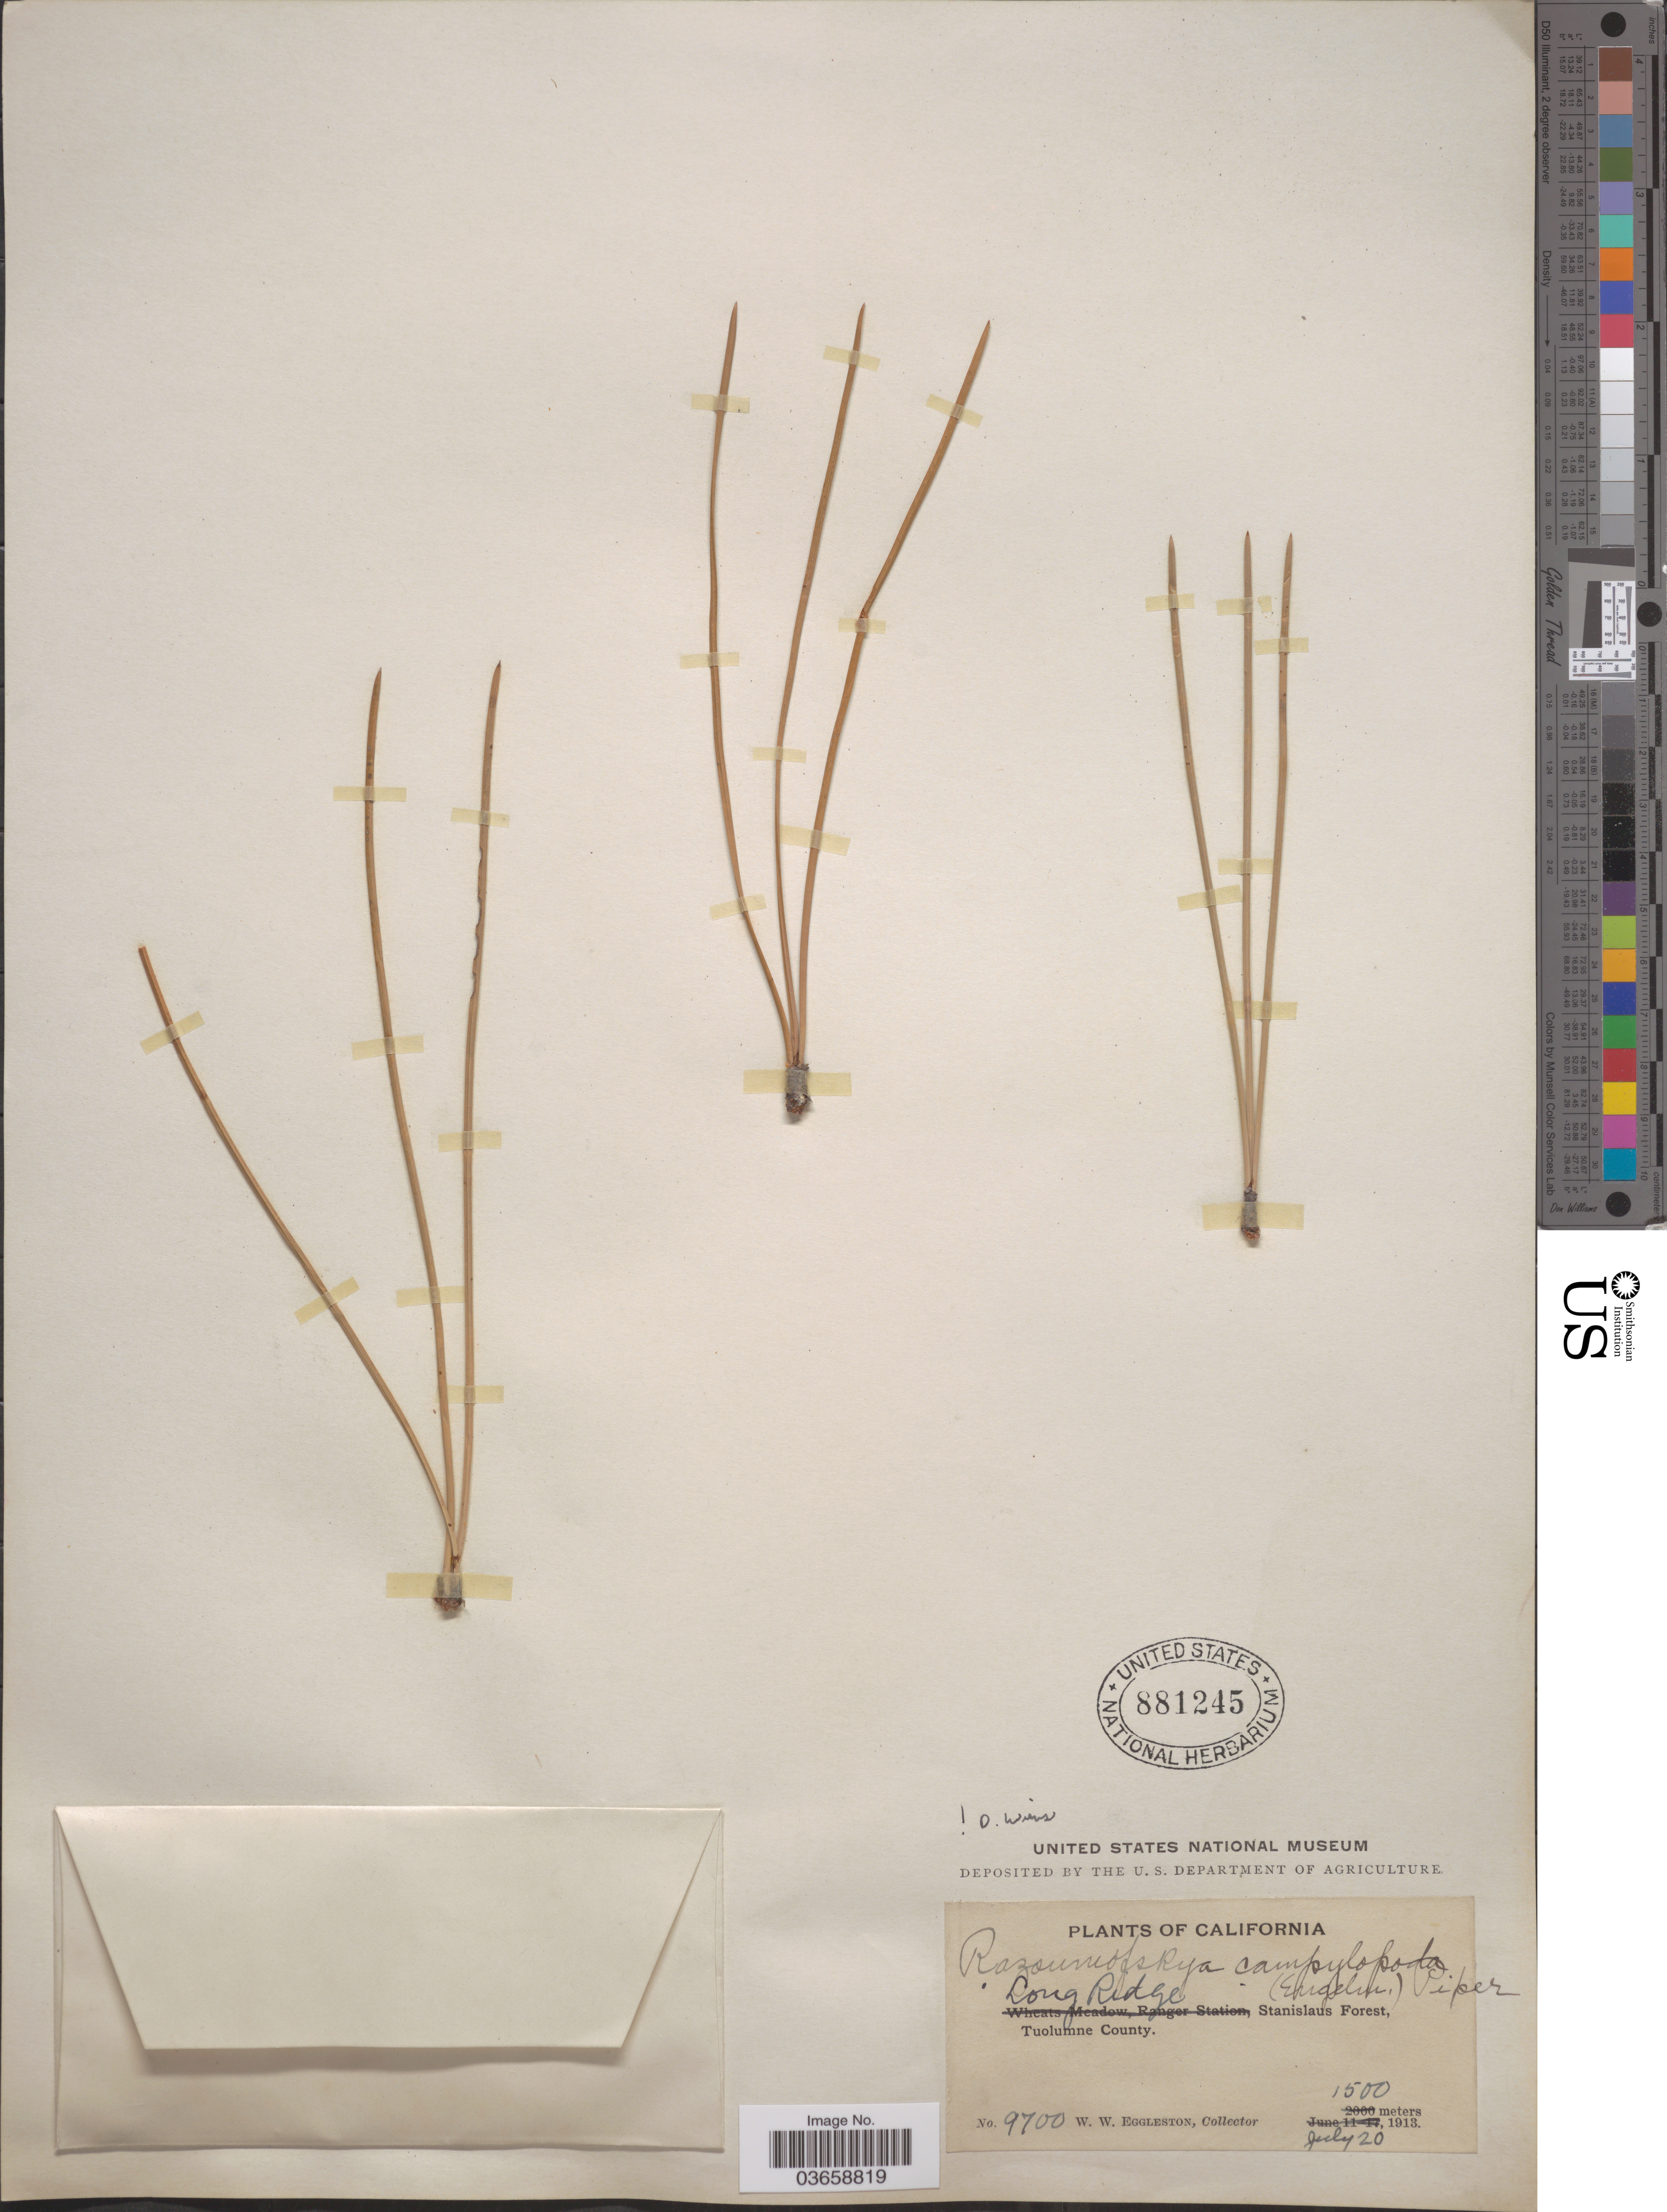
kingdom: Plantae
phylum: Tracheophyta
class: Magnoliopsida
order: Santalales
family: Viscaceae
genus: Arceuthobium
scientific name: Arceuthobium campylopodum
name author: Engelm.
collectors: W. W. Eggleston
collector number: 9700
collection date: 1913-07-20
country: United States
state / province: California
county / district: Tuolumne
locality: Stanislaus Forest, Tuolumne County.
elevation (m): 1500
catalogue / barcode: US 881245